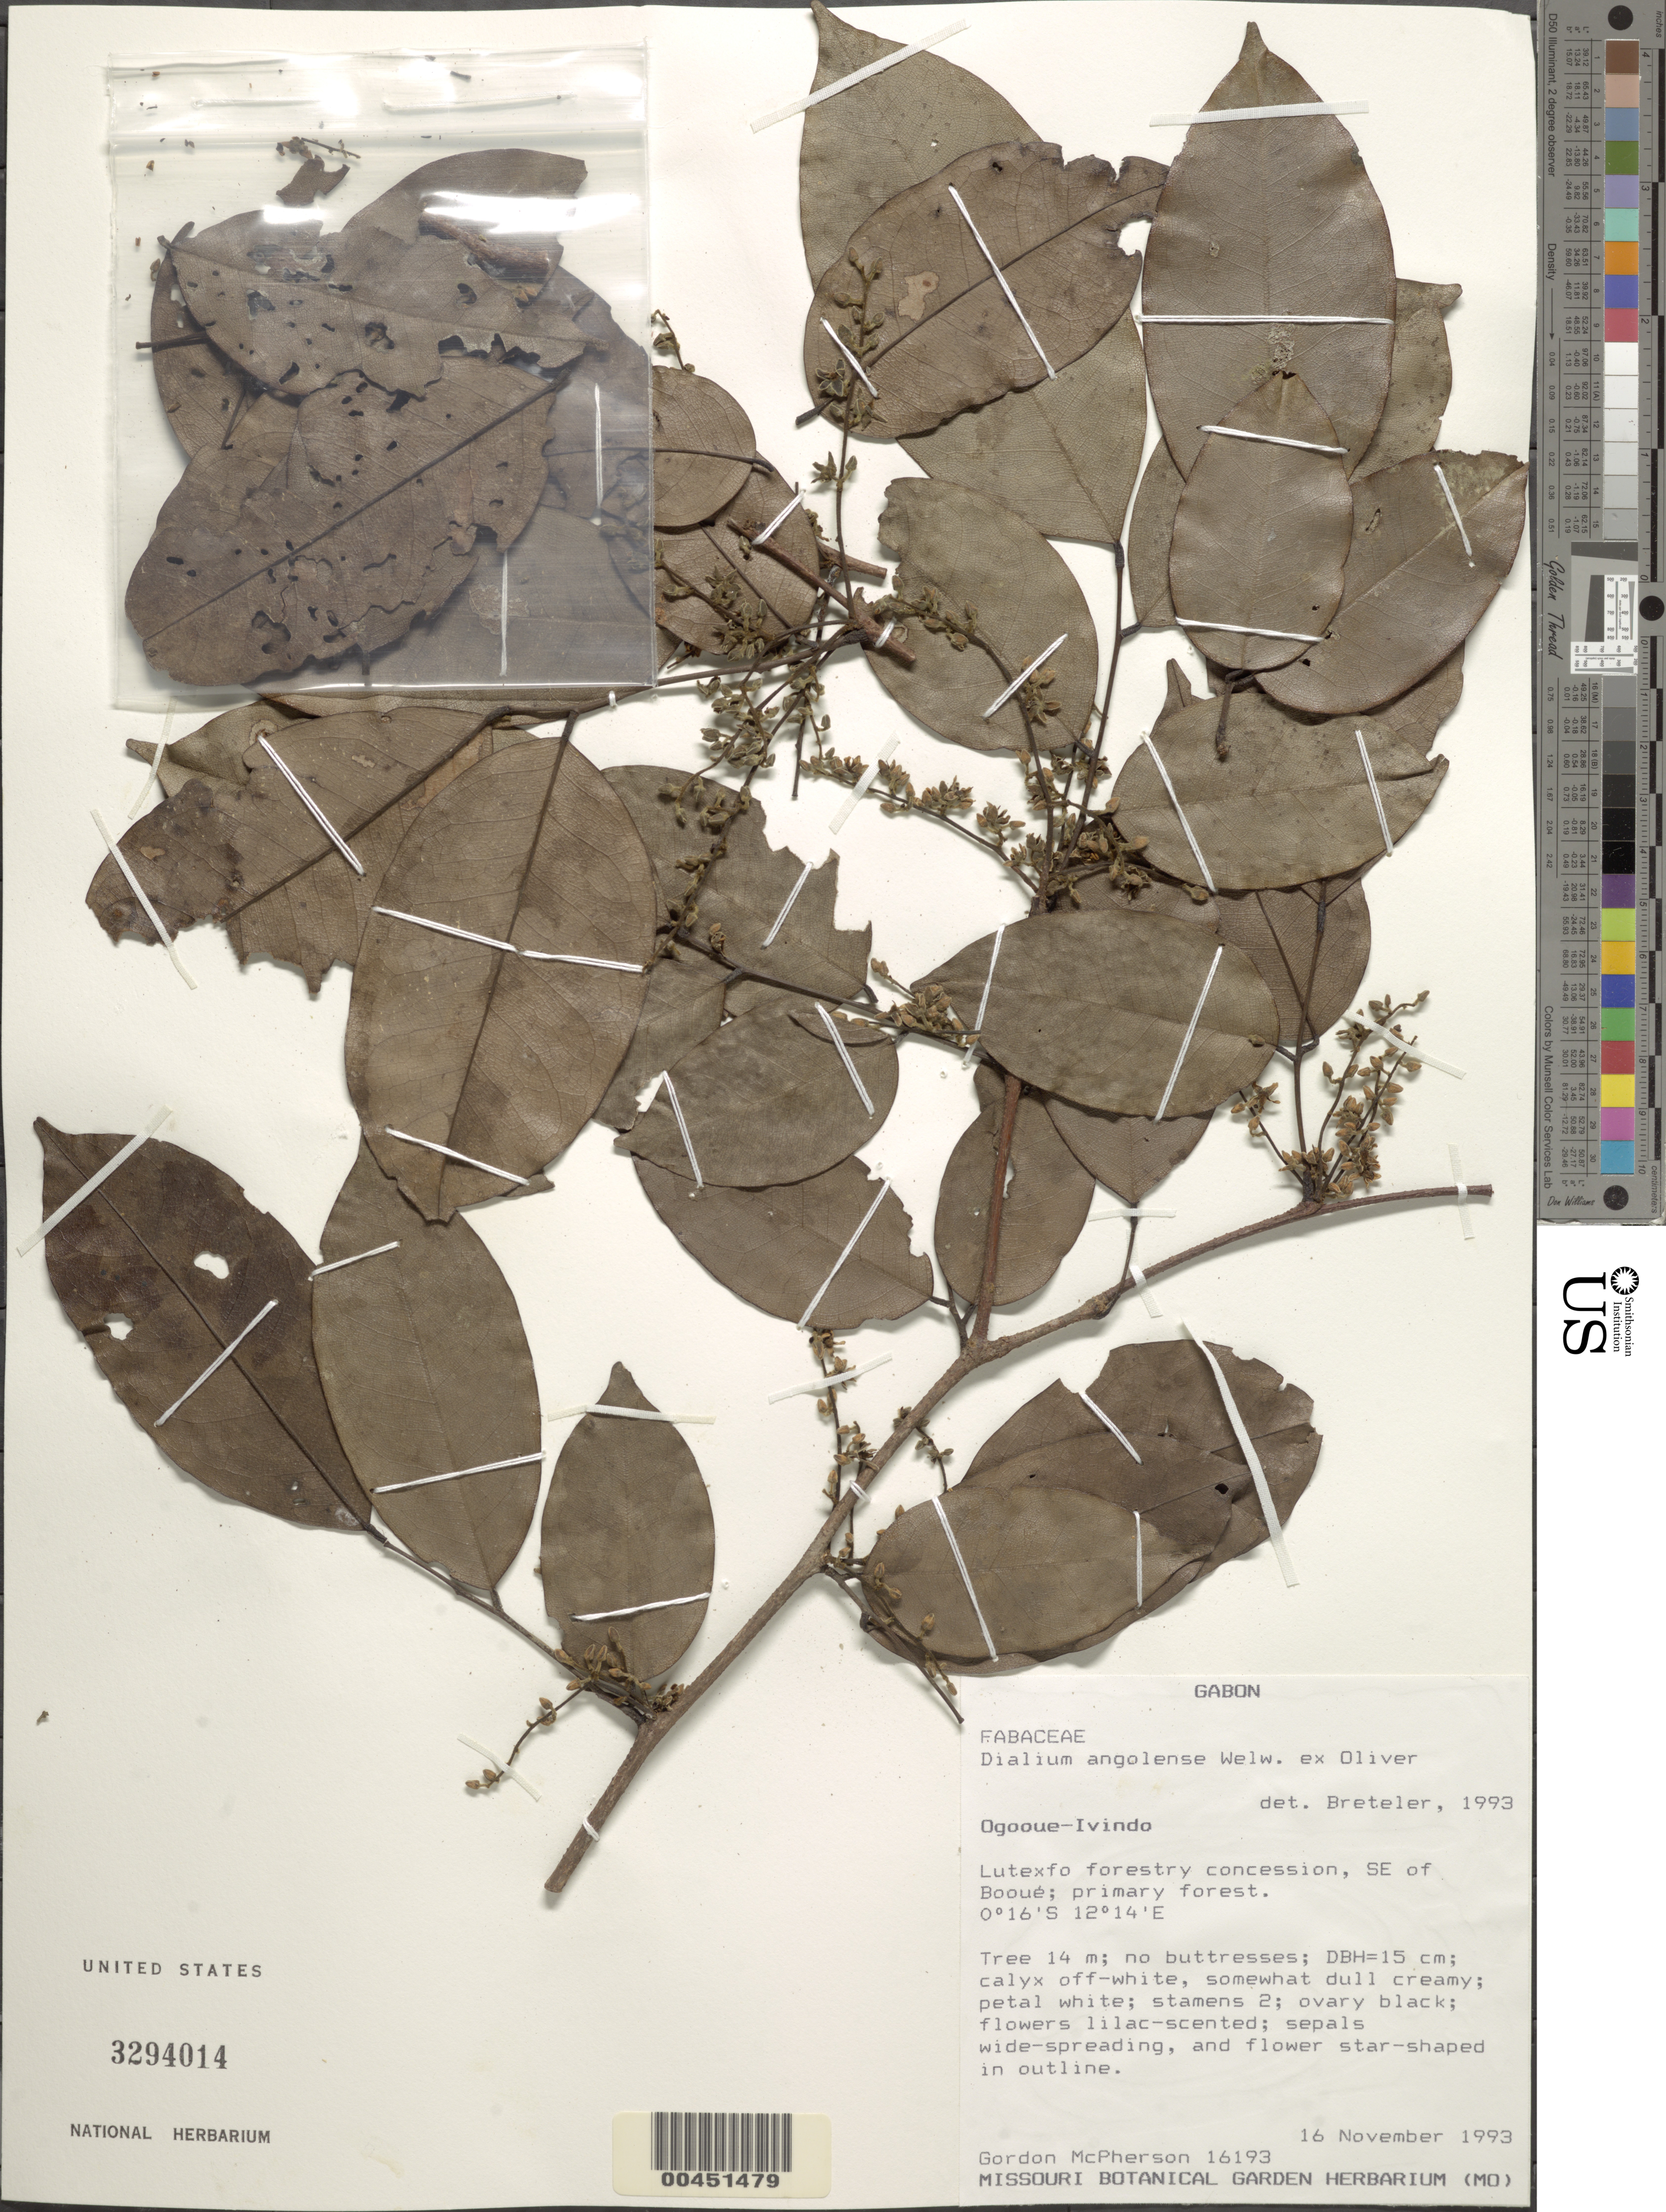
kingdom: Plantae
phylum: Tracheophyta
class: Magnoliopsida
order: Fabales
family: Fabaceae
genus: Dialium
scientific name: Dialium pachyphyllum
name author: Harms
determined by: Falcão, Marcus J.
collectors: G. D. McPherson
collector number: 16193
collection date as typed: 16 Nov 1993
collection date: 1993-11-16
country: Gabon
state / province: Ogooué-ivindo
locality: SE of Booue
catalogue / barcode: US 3294014